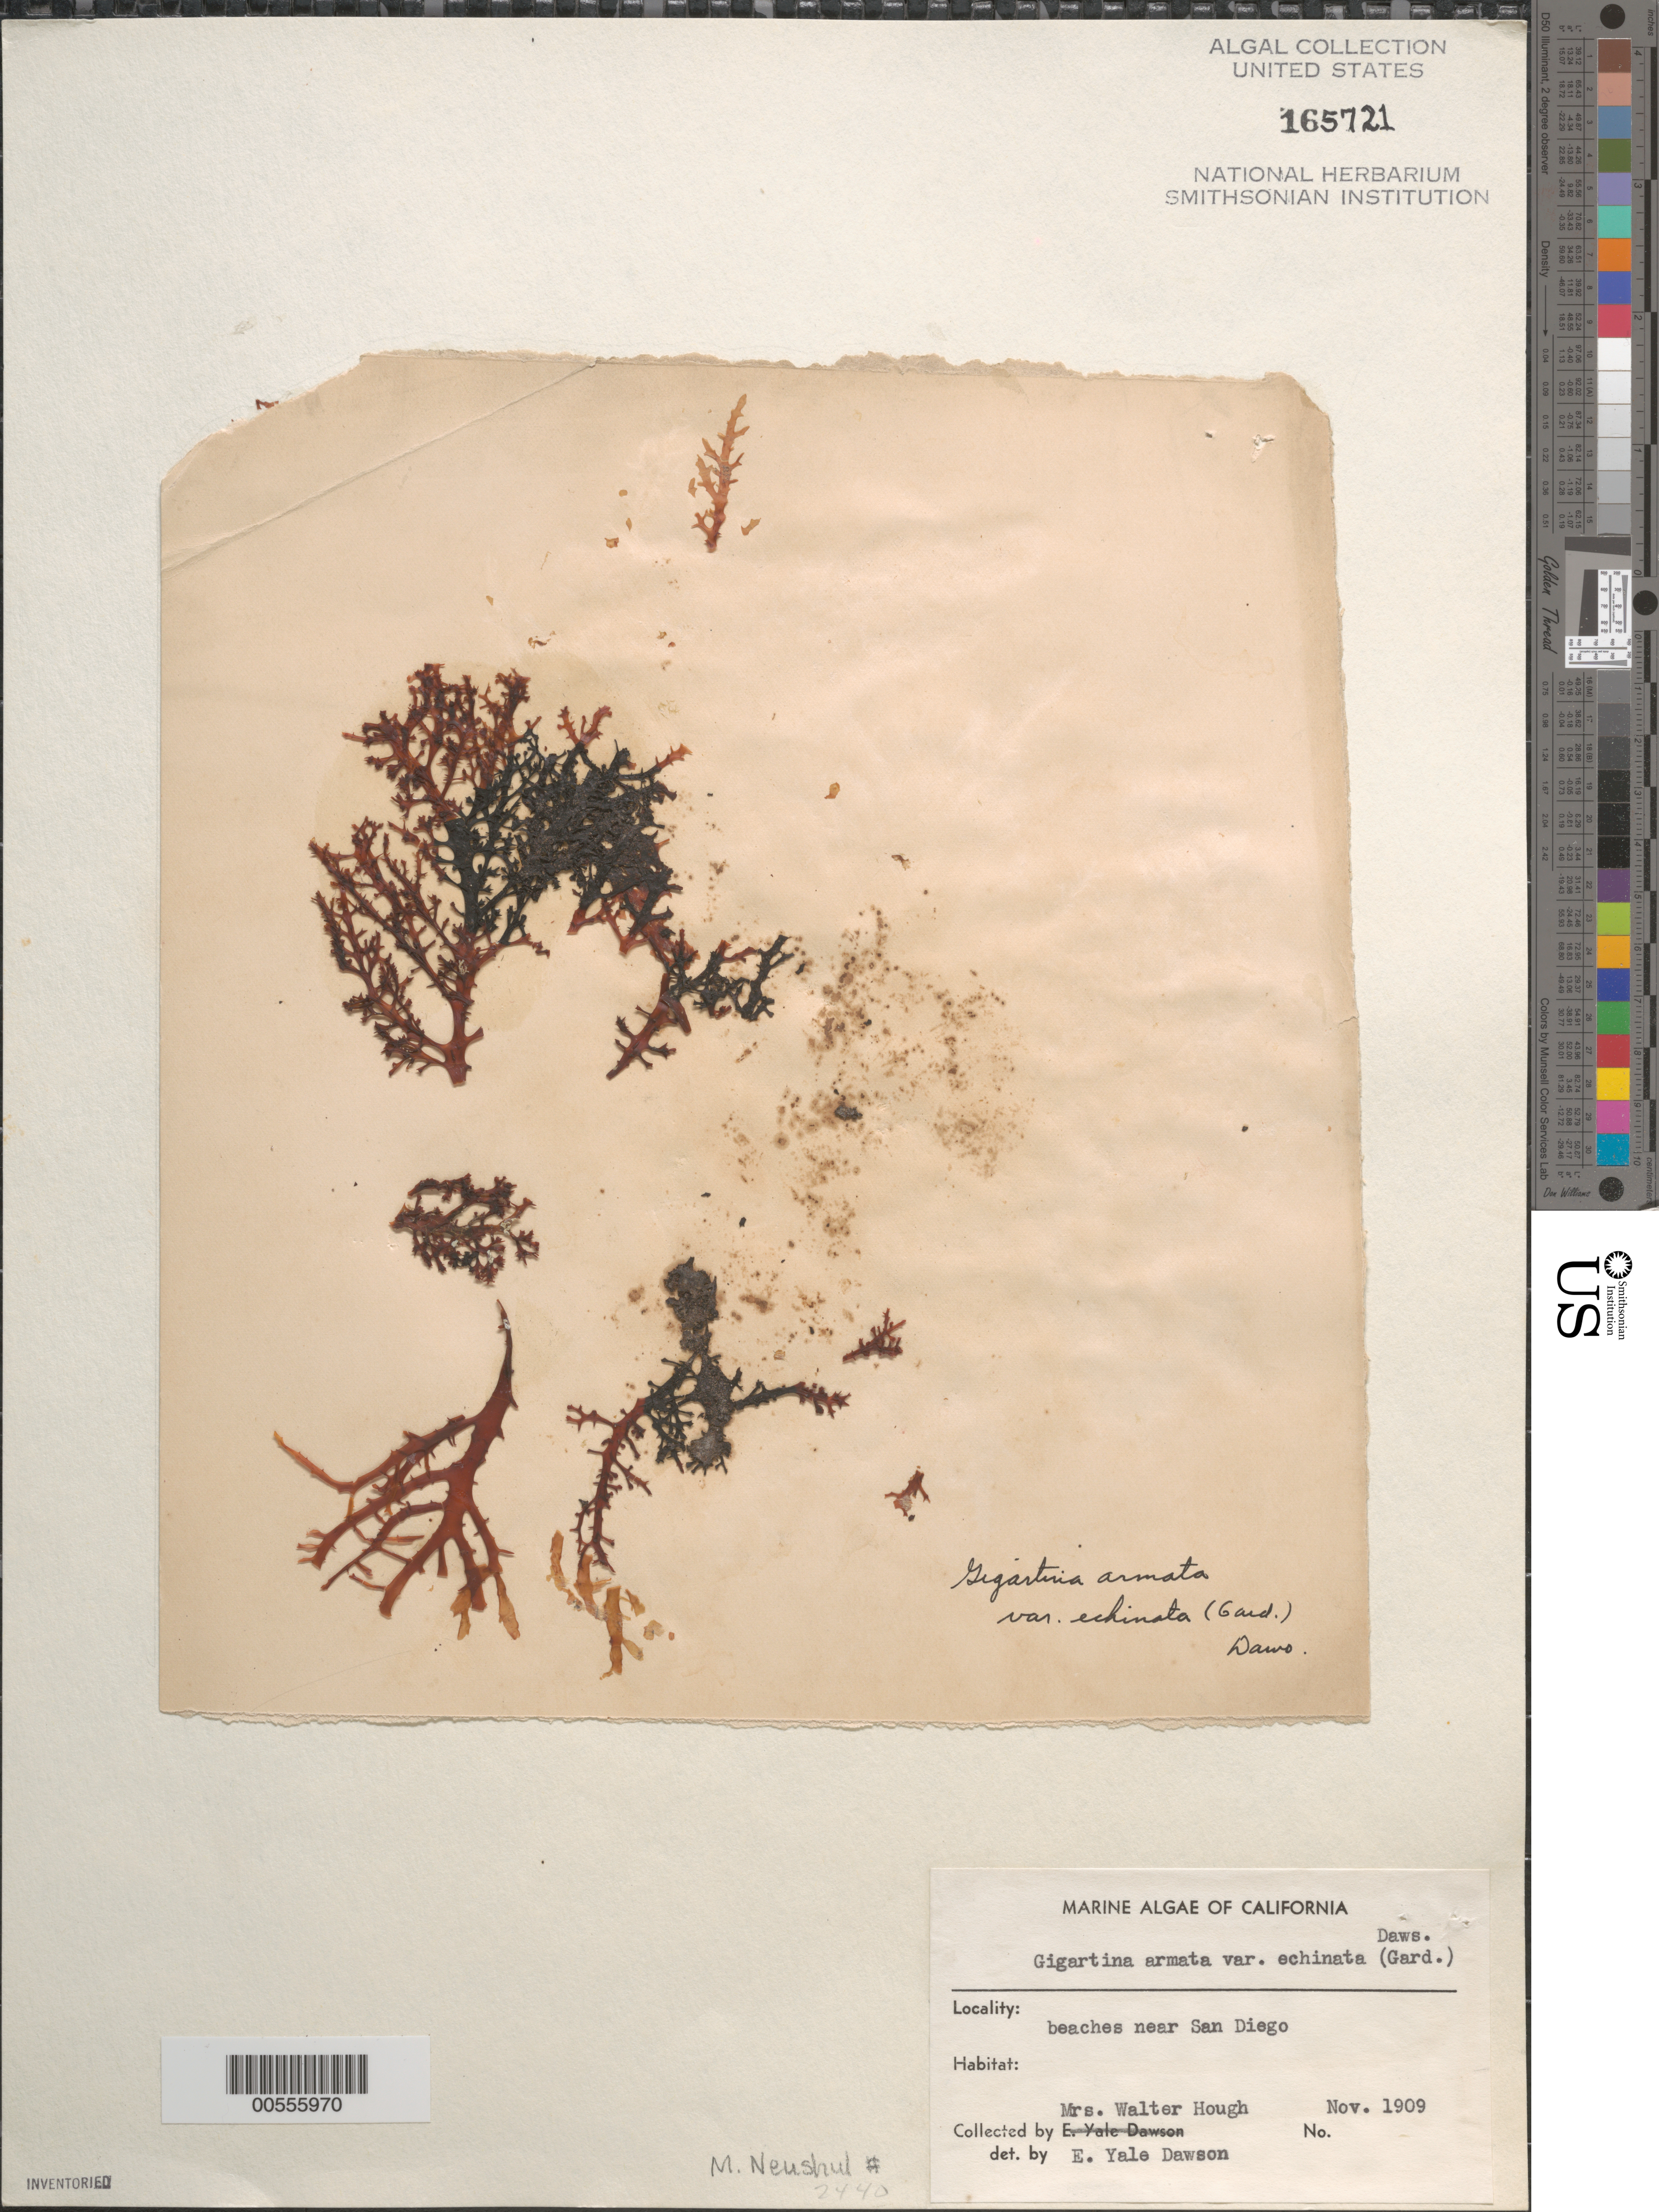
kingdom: Plantae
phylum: Rhodophyta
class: Florideophyceae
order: Gigartinales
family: Gigartinaceae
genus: Chondracanthus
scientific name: Chondracanthus spinosus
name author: (Kütz.) Guiry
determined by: Algae name updating Project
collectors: Mrs W. Hough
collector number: Neushul 2440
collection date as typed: Nov 1909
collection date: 1909-11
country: United States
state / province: California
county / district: San Diego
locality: Beaches near San Diego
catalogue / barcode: US 165721